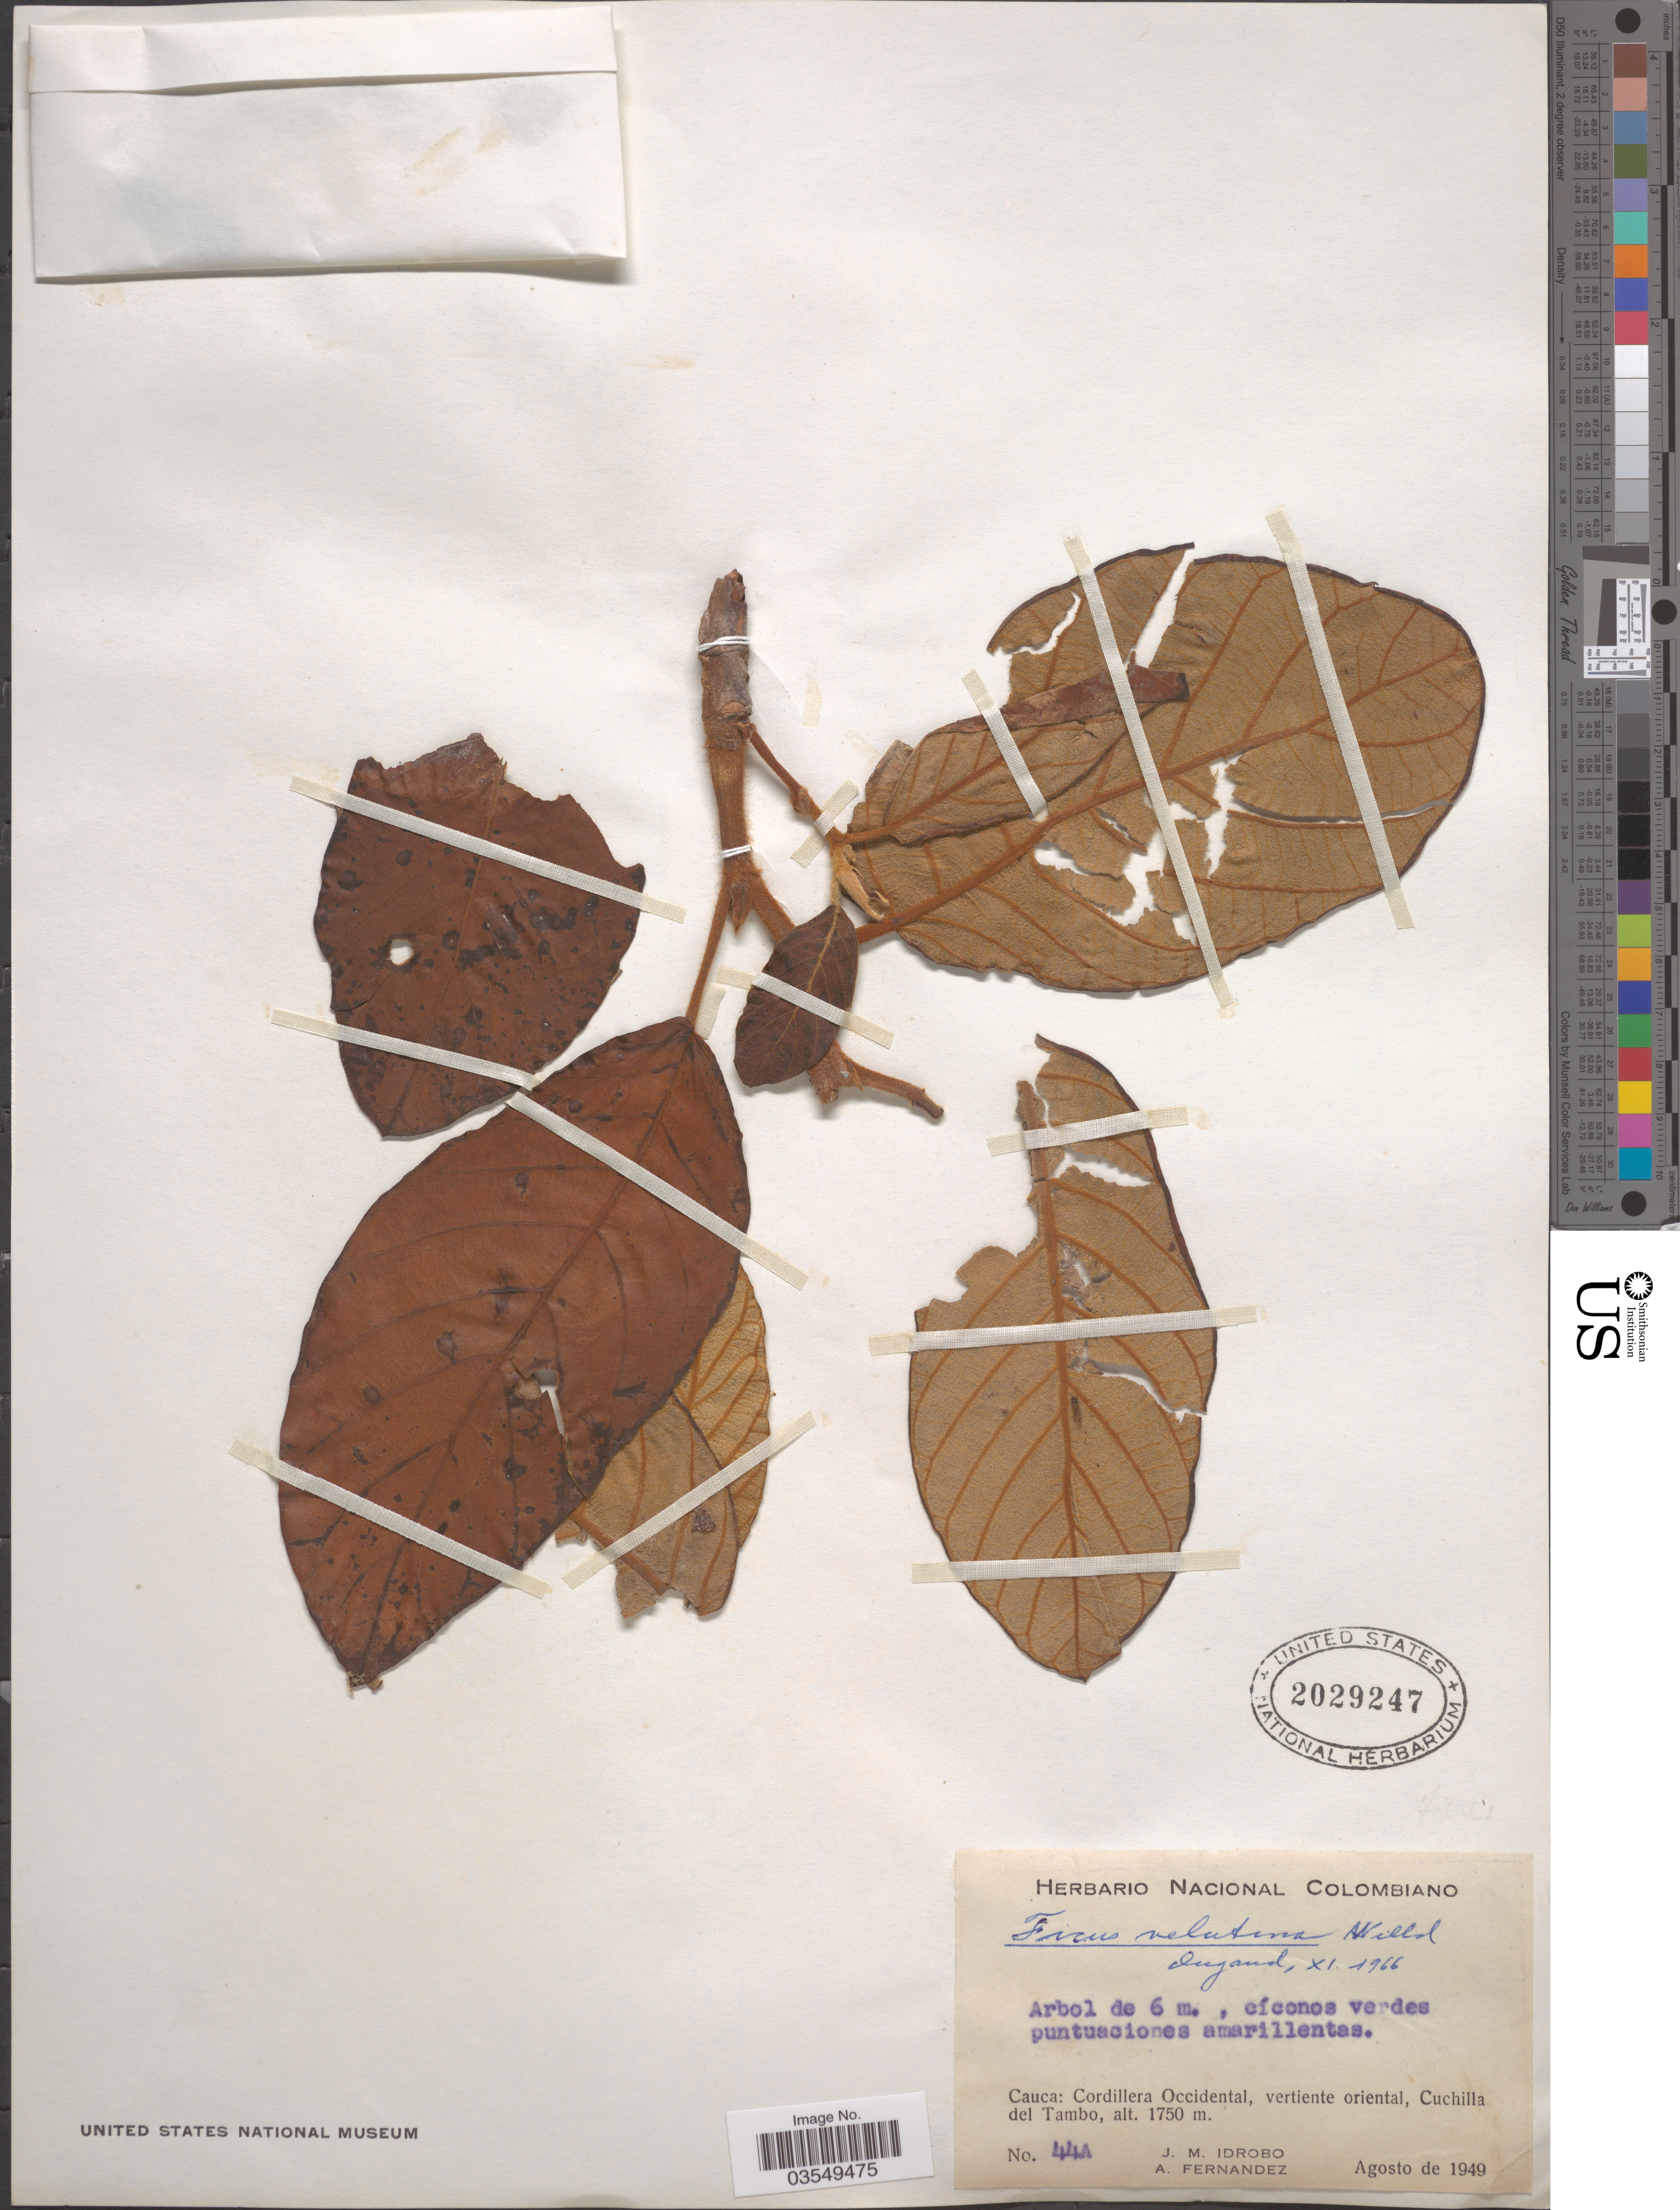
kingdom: Plantae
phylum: Tracheophyta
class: Magnoliopsida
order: Rosales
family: Moraceae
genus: Ficus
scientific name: Ficus velutina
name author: Humb. & Bonpl. ex Willd.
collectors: J. M. Idrobo & A. Fernandez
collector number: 44A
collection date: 1949-08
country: Colombia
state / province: Cauca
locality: Cordillera Occidental, veriente oriental, Cuchilla del Tambo.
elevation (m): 1750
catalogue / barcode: US 2029247